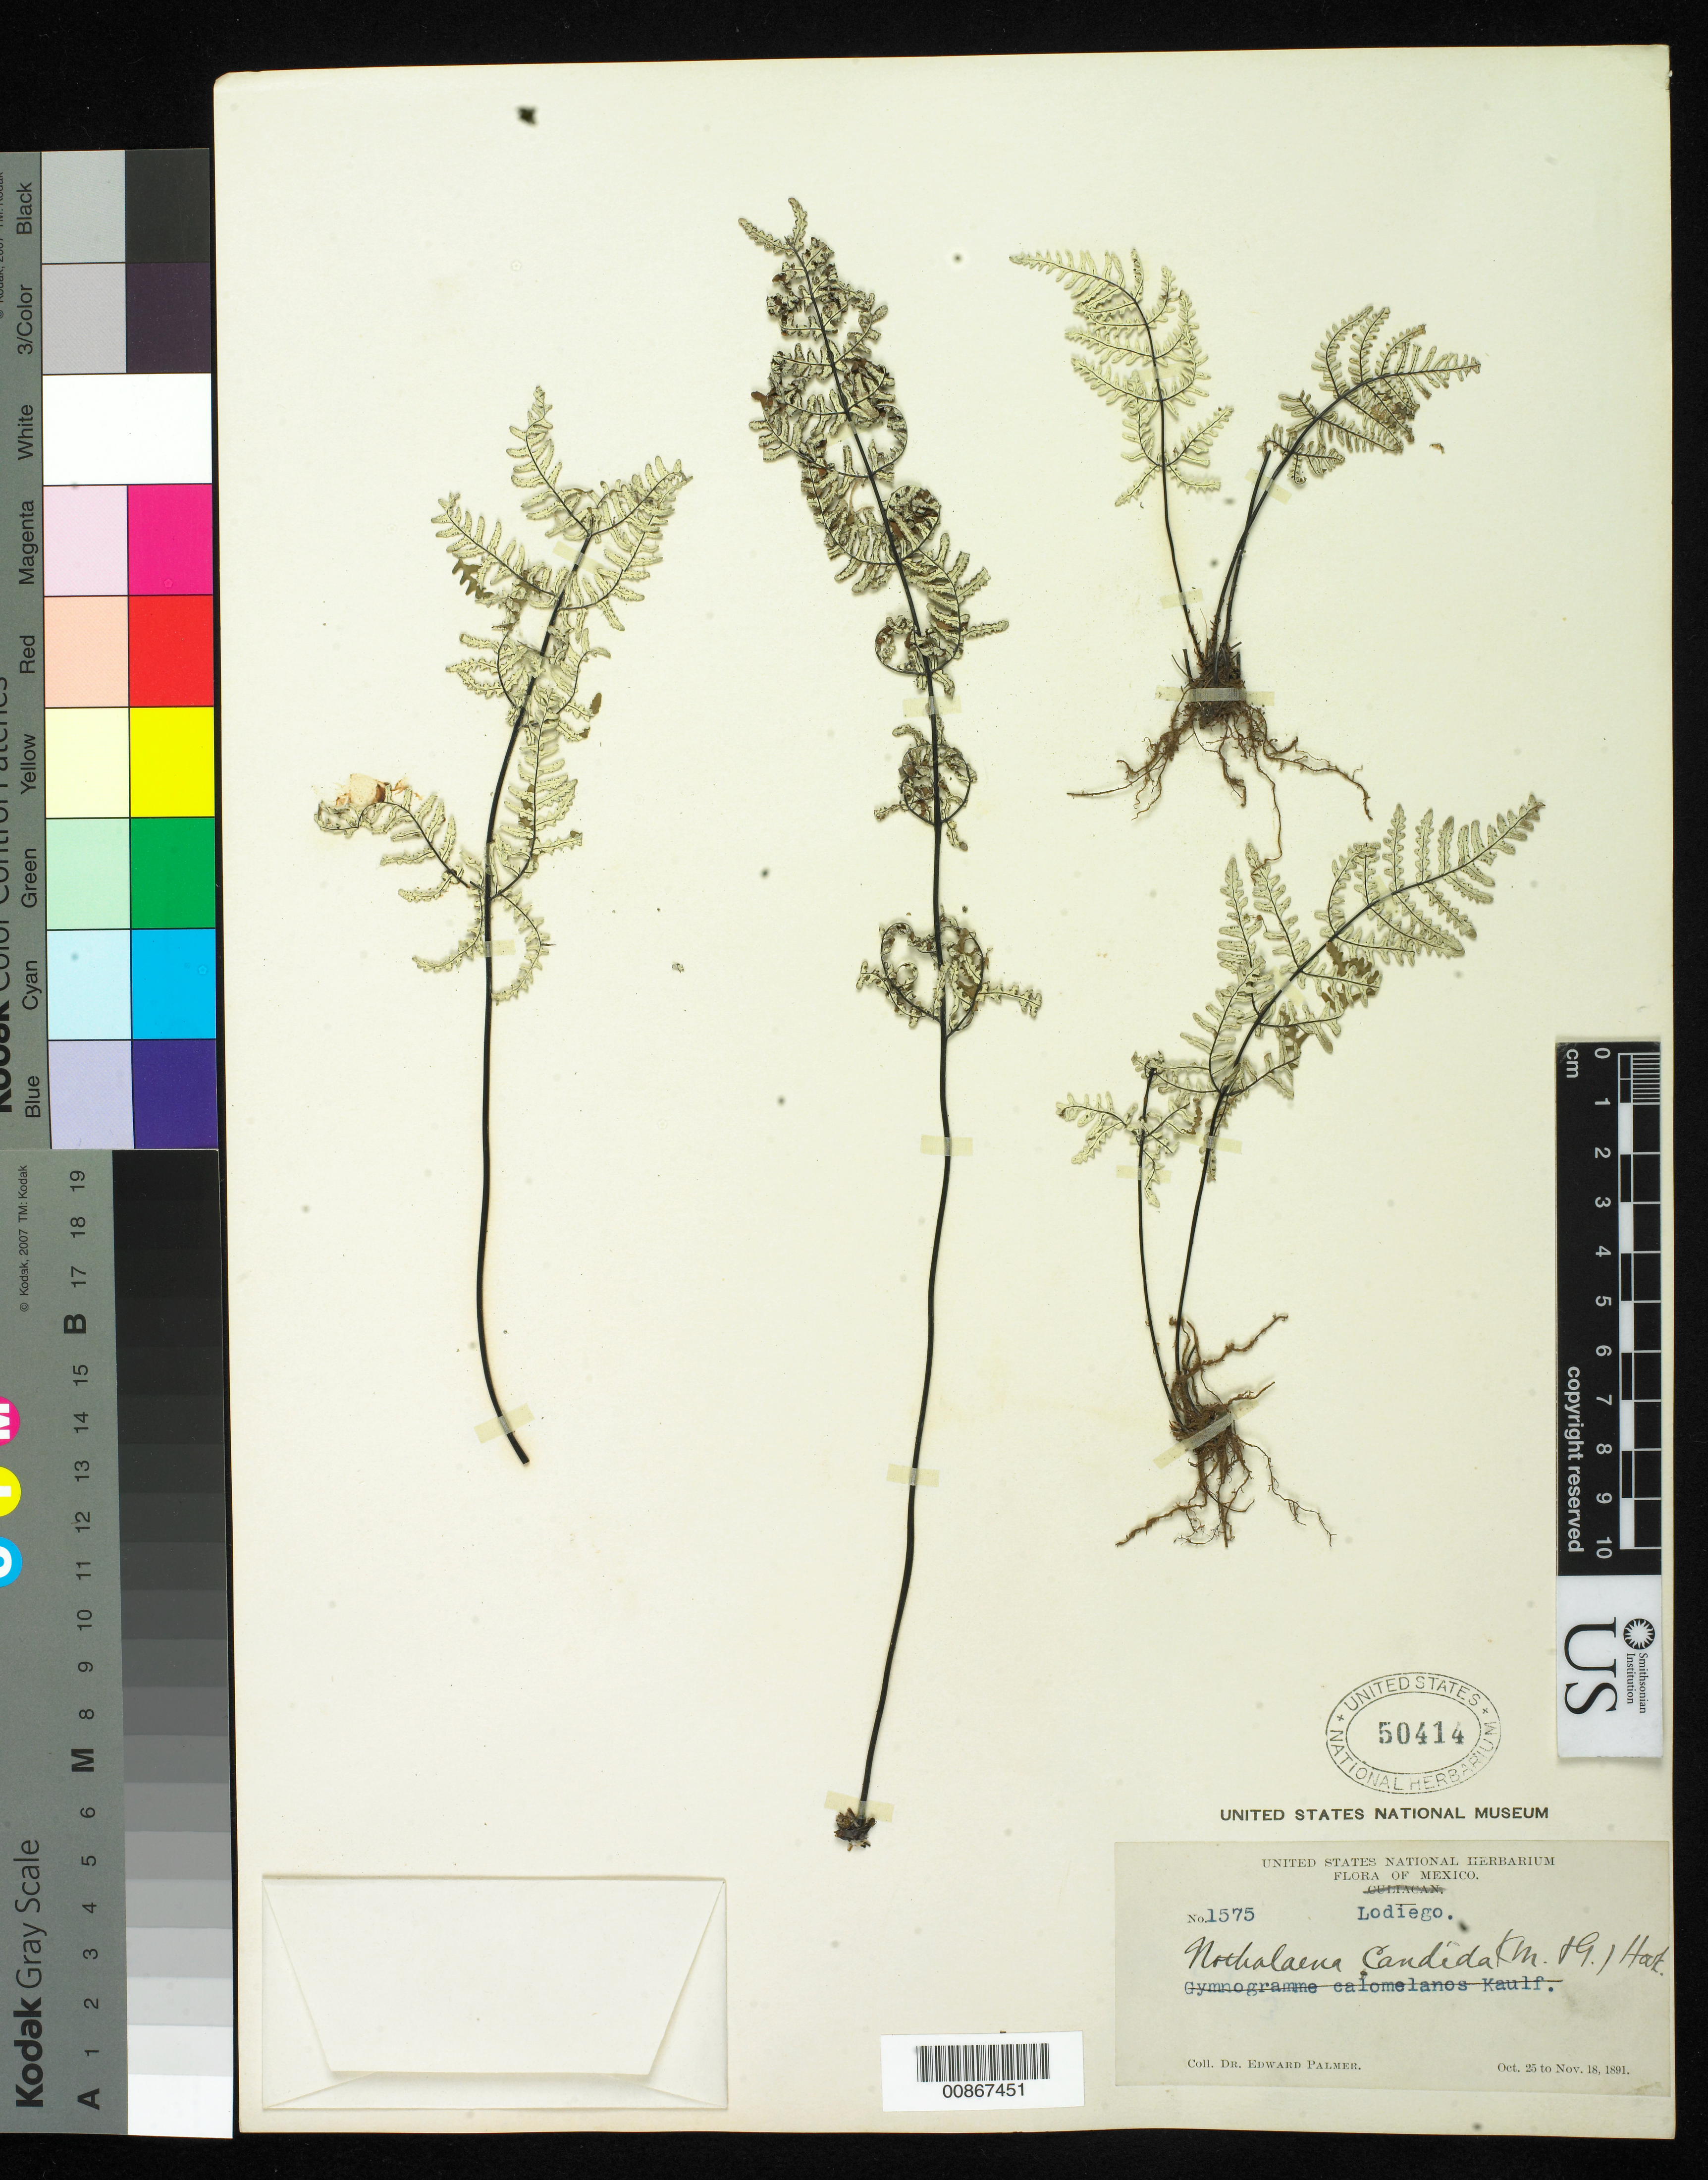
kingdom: Plantae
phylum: Tracheophyta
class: Polypodiopsida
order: Polypodiales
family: Pteridaceae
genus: Notholaena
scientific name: Notholaena candida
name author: (M. Martens) Hook.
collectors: E. Palmer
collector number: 1575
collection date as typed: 25 Oct 1891 to 18 Nov 1891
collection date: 1891-10-25/1891-11-18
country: Mexico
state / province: Sinaloa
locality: Lodiego, Sinaloa.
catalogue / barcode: US 50414